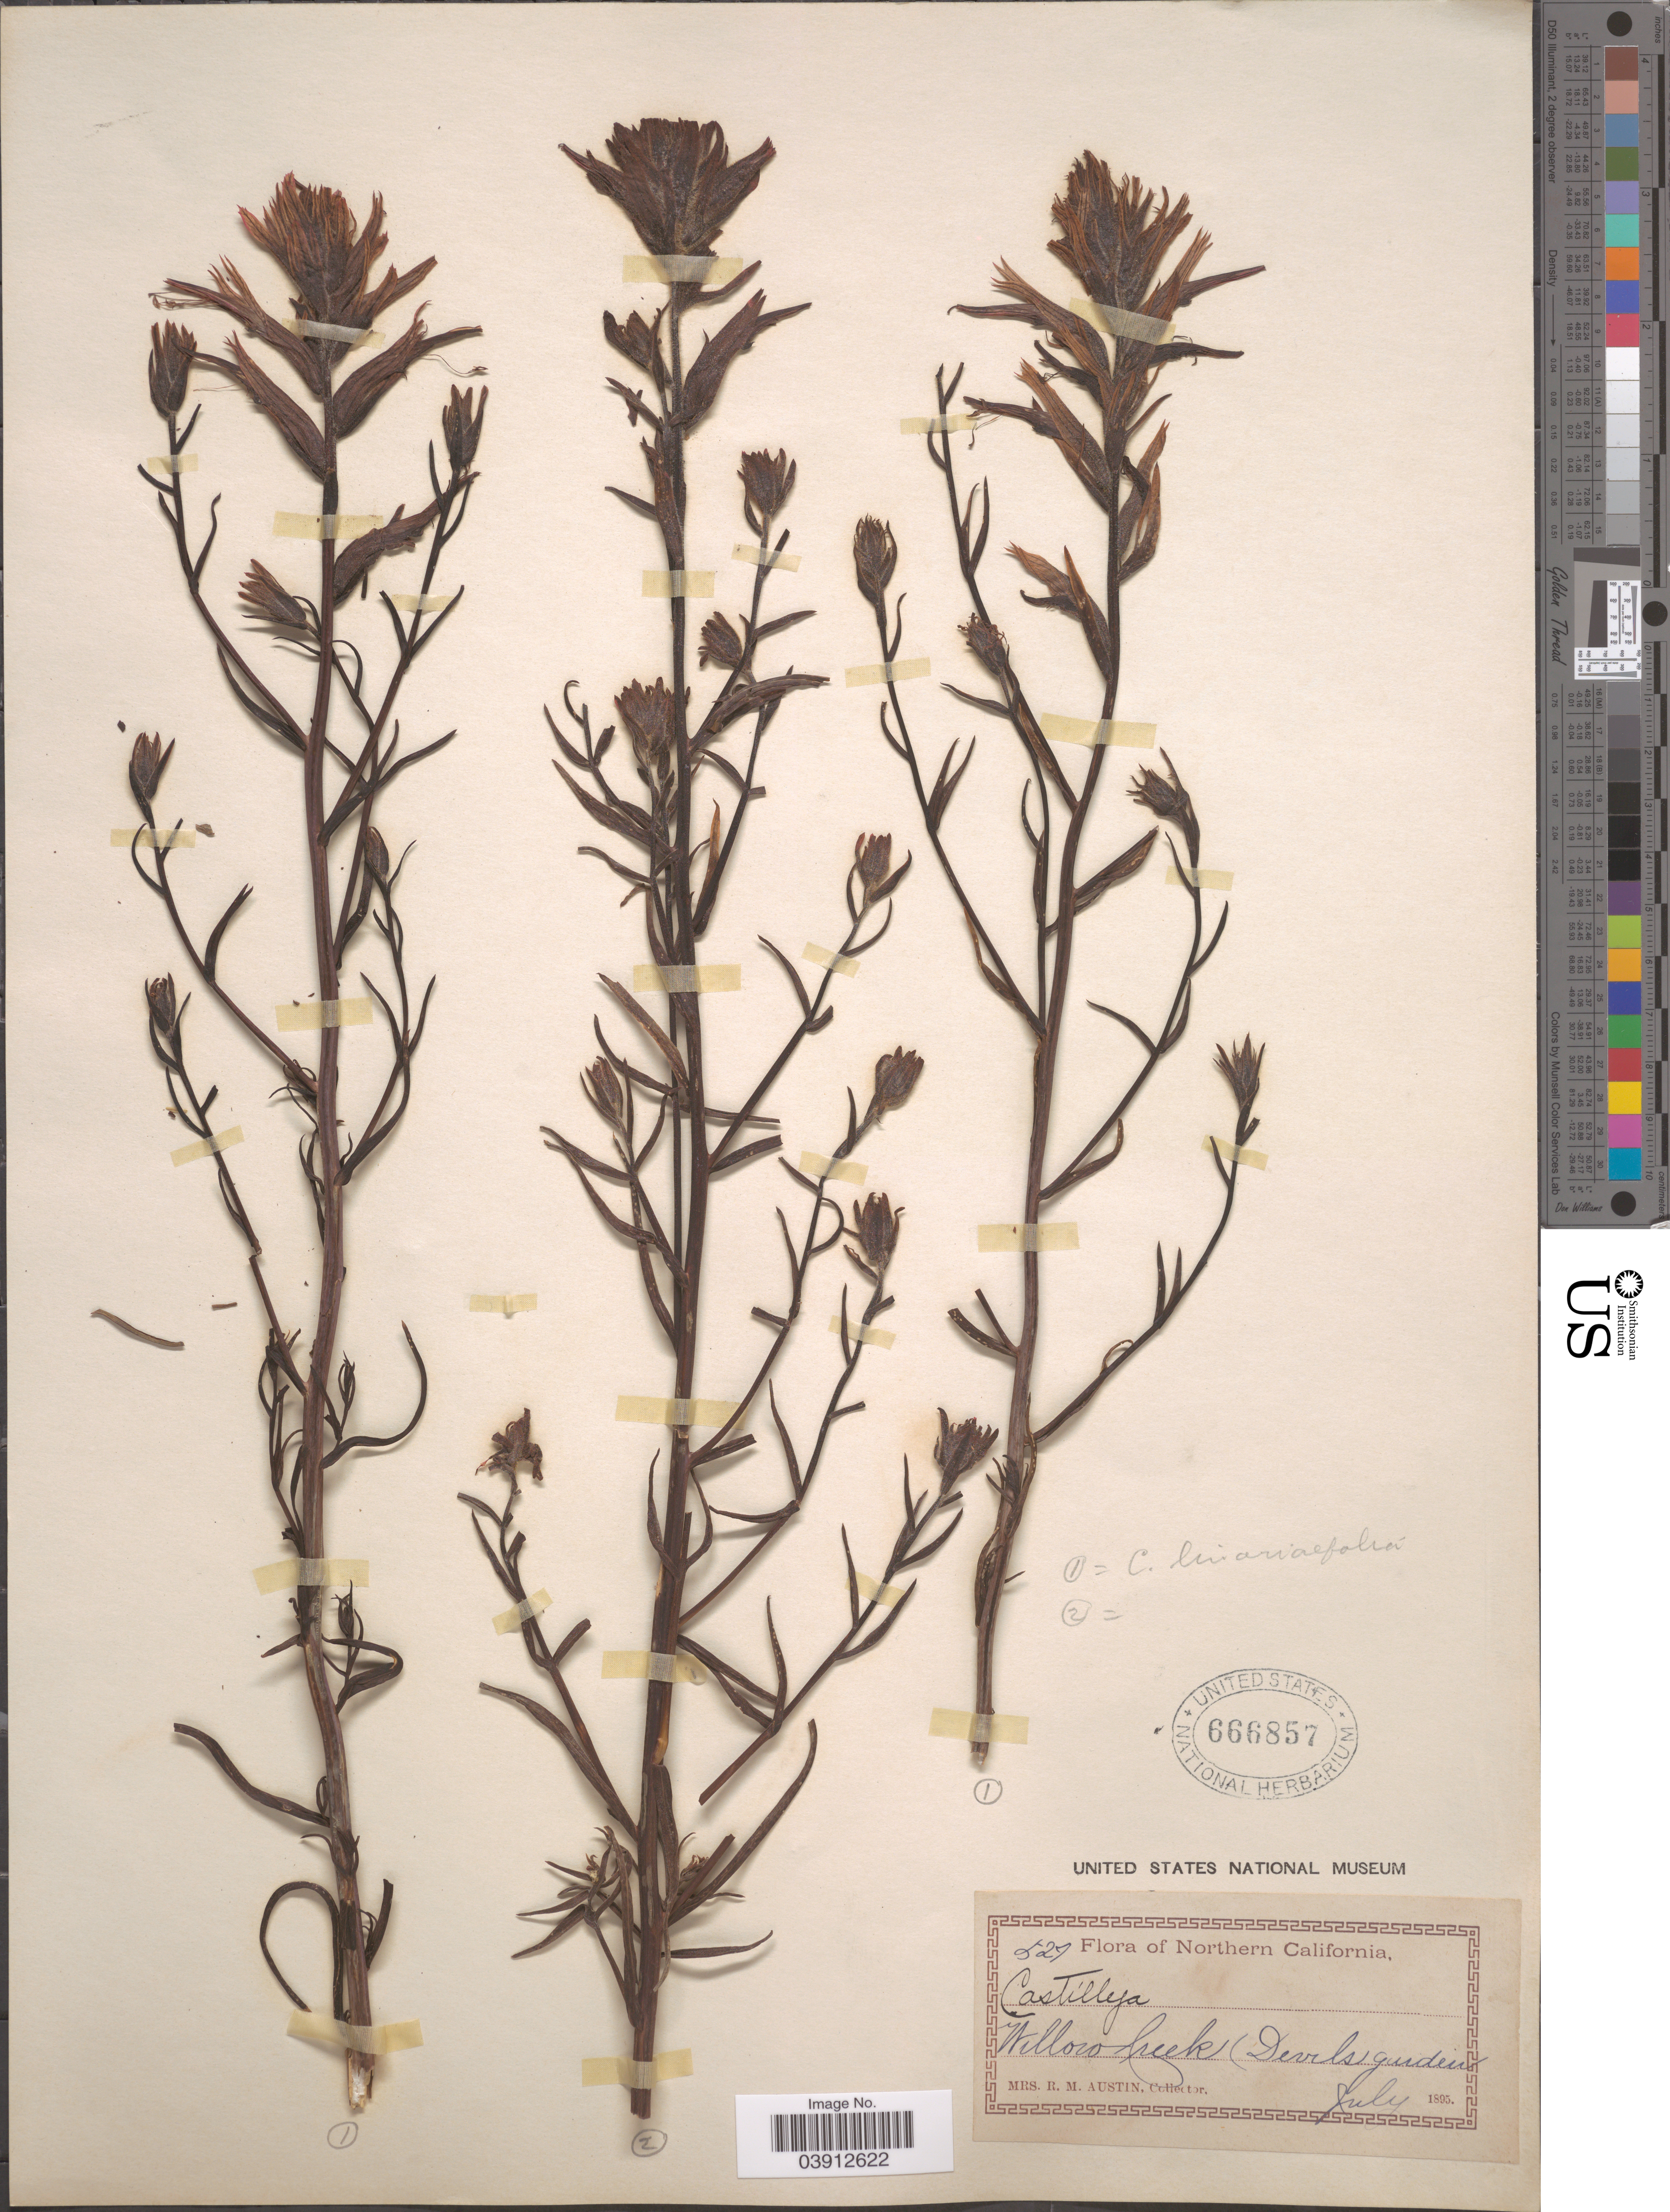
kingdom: Plantae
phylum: Tracheophyta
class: Magnoliopsida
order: Lamiales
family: Orobanchaceae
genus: Castilleja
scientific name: Castilleja linariifolia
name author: Benth.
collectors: R. Austin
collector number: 527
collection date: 1895-07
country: United States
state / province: California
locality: Northern California. Willow Creek (Devils) garden.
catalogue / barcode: US 666857